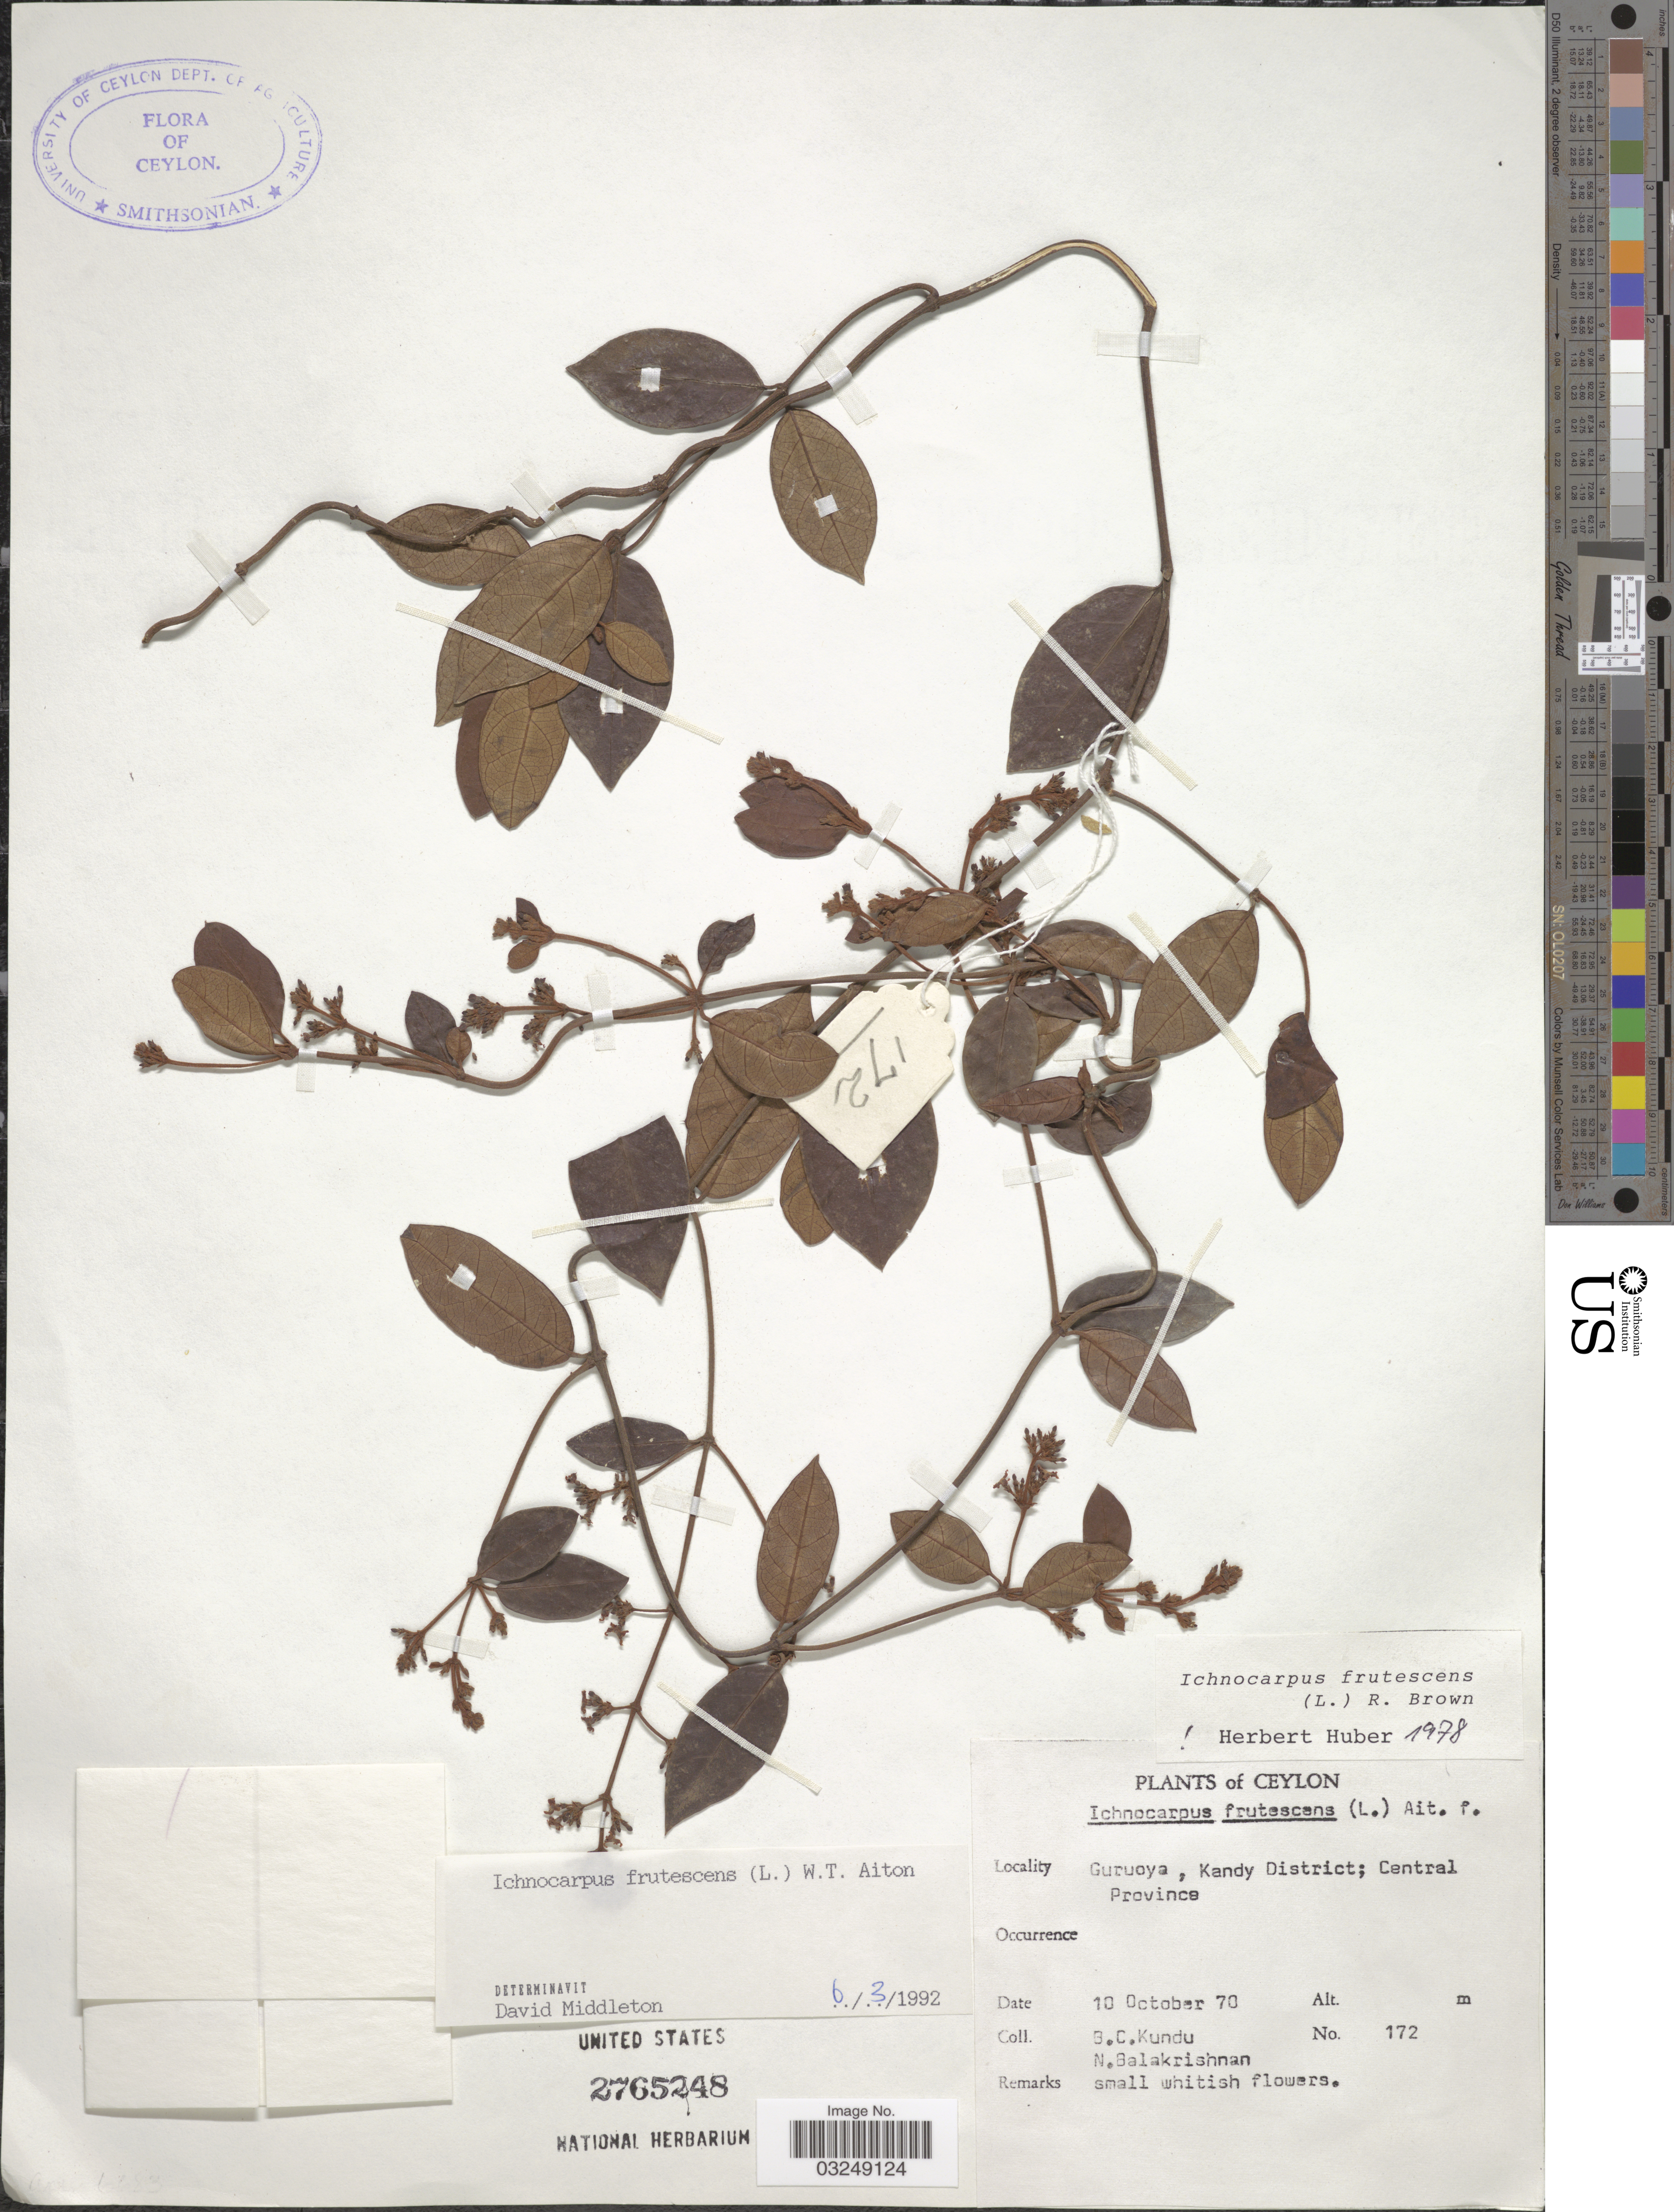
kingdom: Plantae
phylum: Tracheophyta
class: Magnoliopsida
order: Gentianales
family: Apocynaceae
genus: Ichnocarpus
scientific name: Ichnocarpus frutescens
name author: (L.) W.T. Aiton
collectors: B. C. Kundu & N. Balakrishnan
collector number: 172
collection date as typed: Transcribed d/m/y: 10/10/70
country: Sri Lanka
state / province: Central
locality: Ceylon. Guruoya, Kandy District.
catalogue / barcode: US 2765248